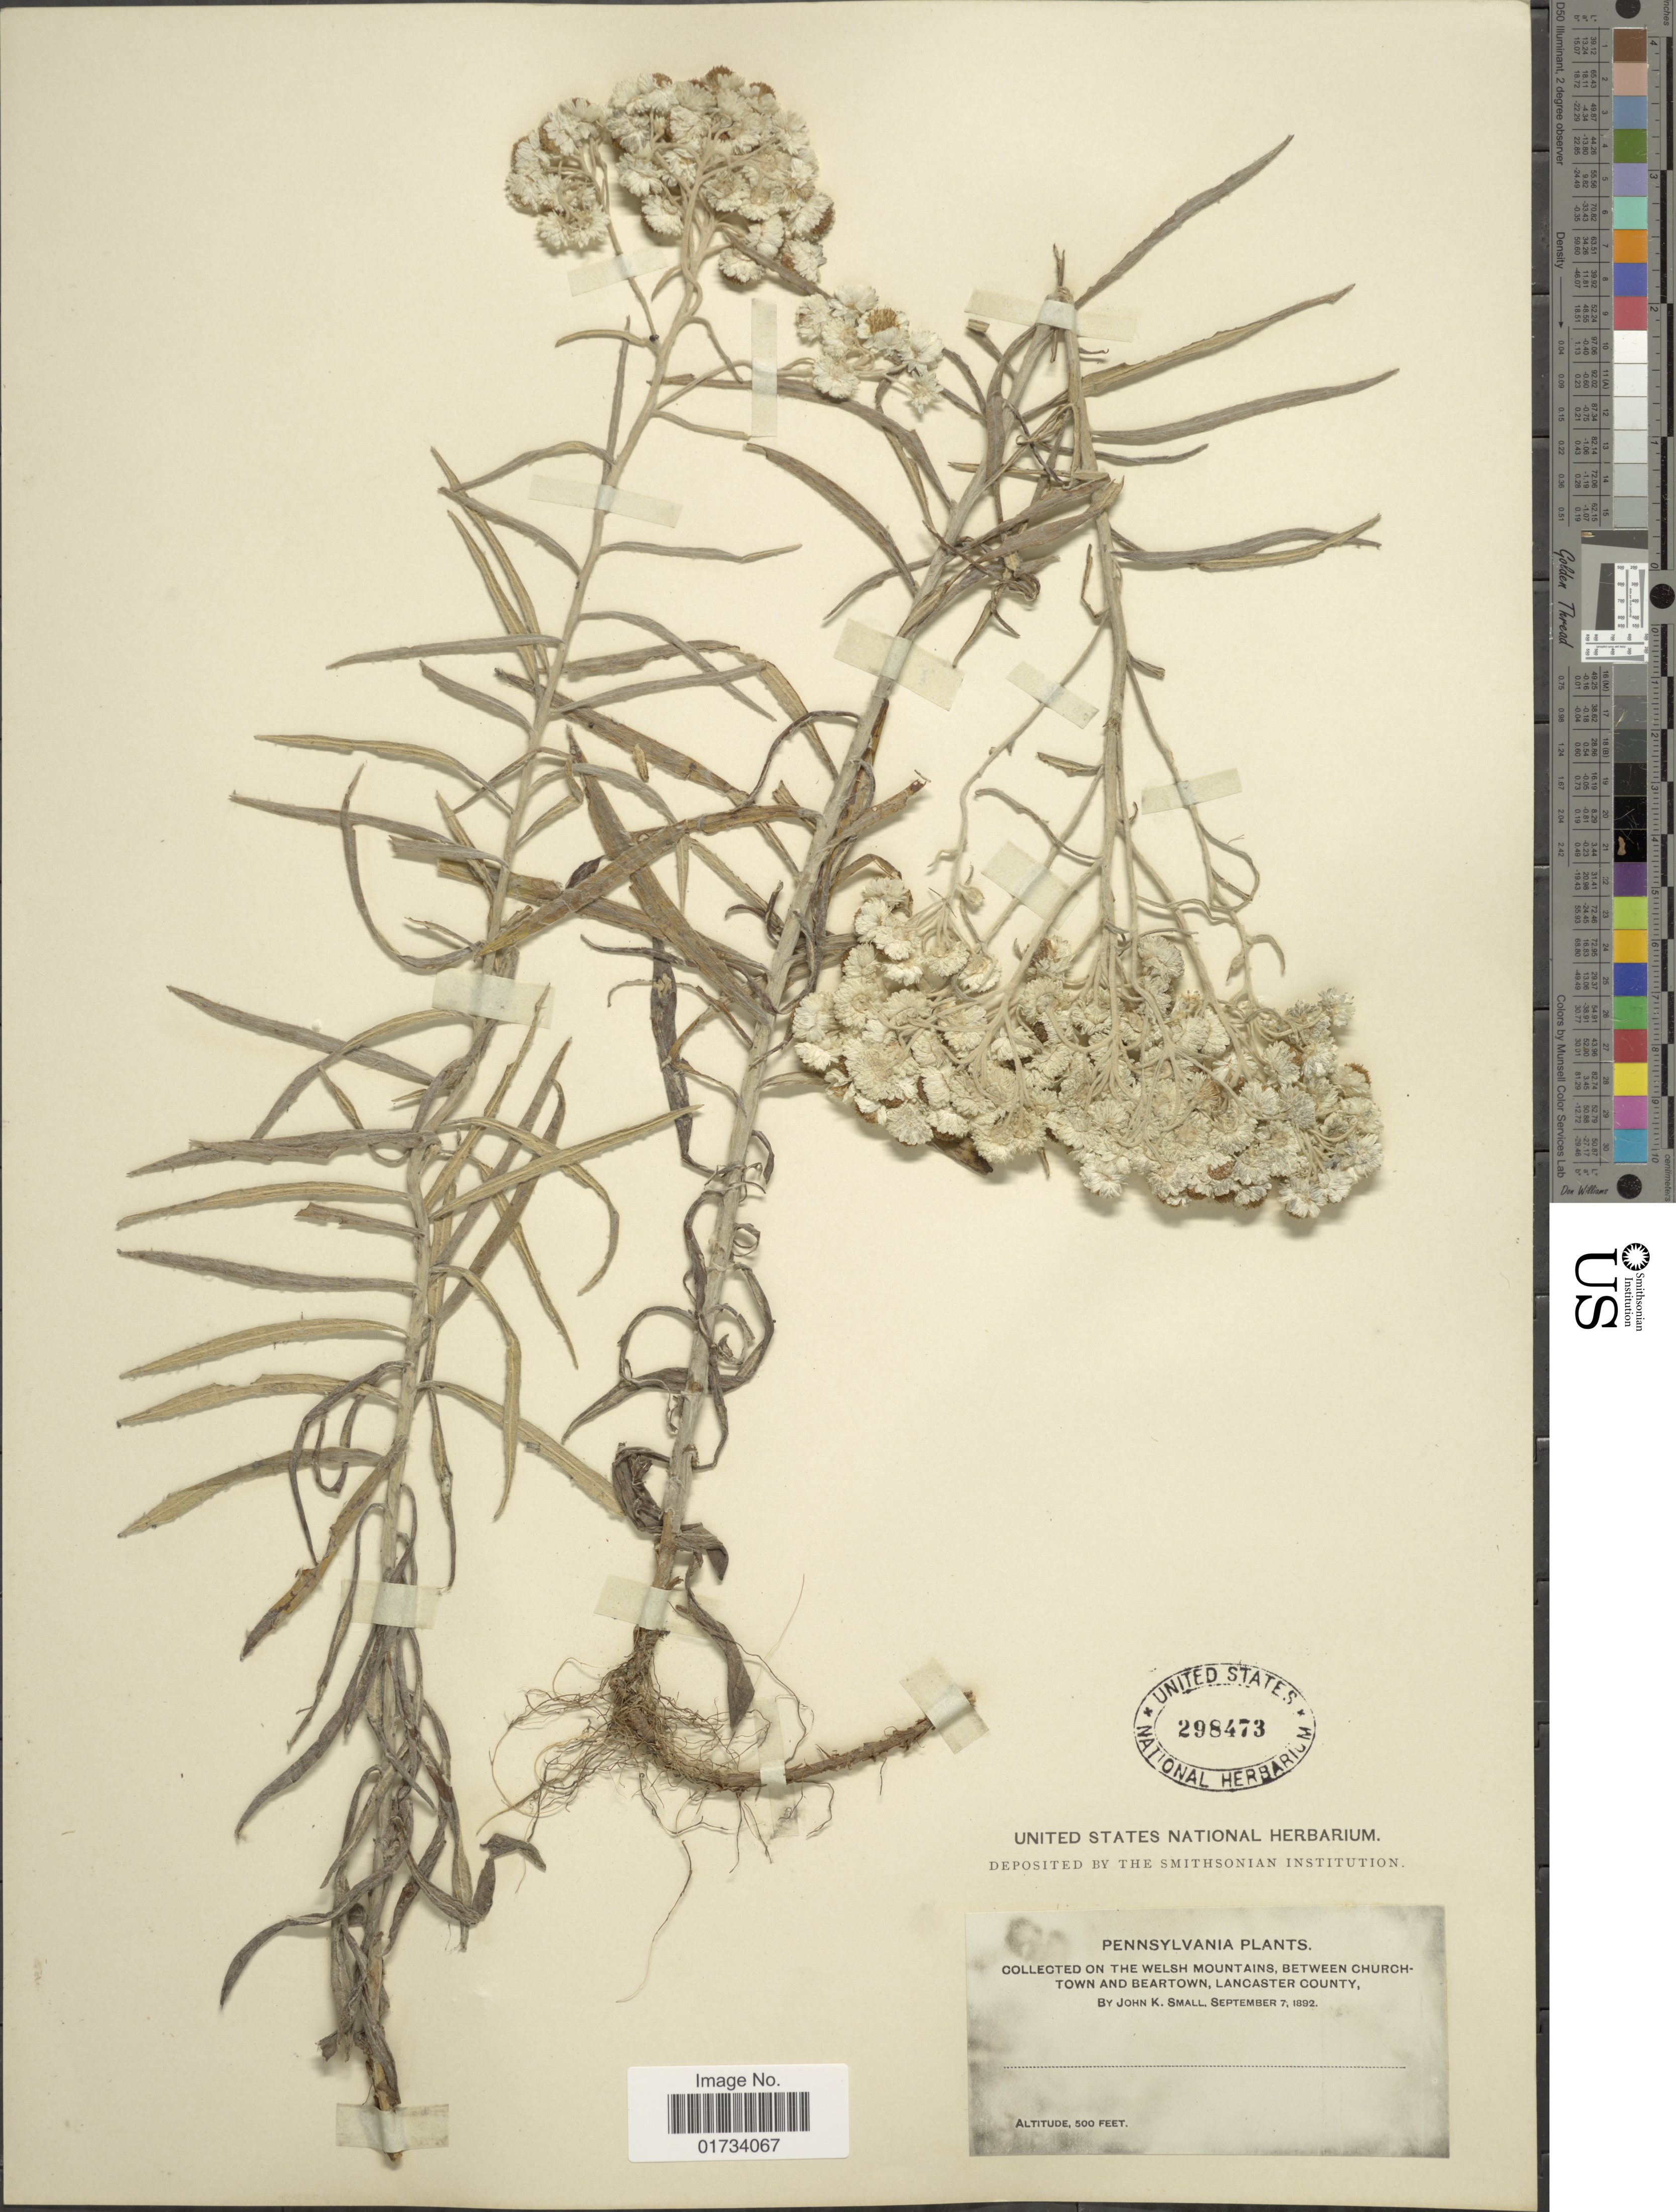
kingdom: Plantae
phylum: Tracheophyta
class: Magnoliopsida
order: Asterales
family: Asteraceae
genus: Anaphalis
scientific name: Anaphalis margaritacea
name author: (L.) Benth. & Hook. f.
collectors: J. K. Small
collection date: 1892-09-07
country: United States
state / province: Pennsylvania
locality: Welsh Mountains, between Churchtown and Beartown, Lancaster County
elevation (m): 152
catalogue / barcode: US 298473